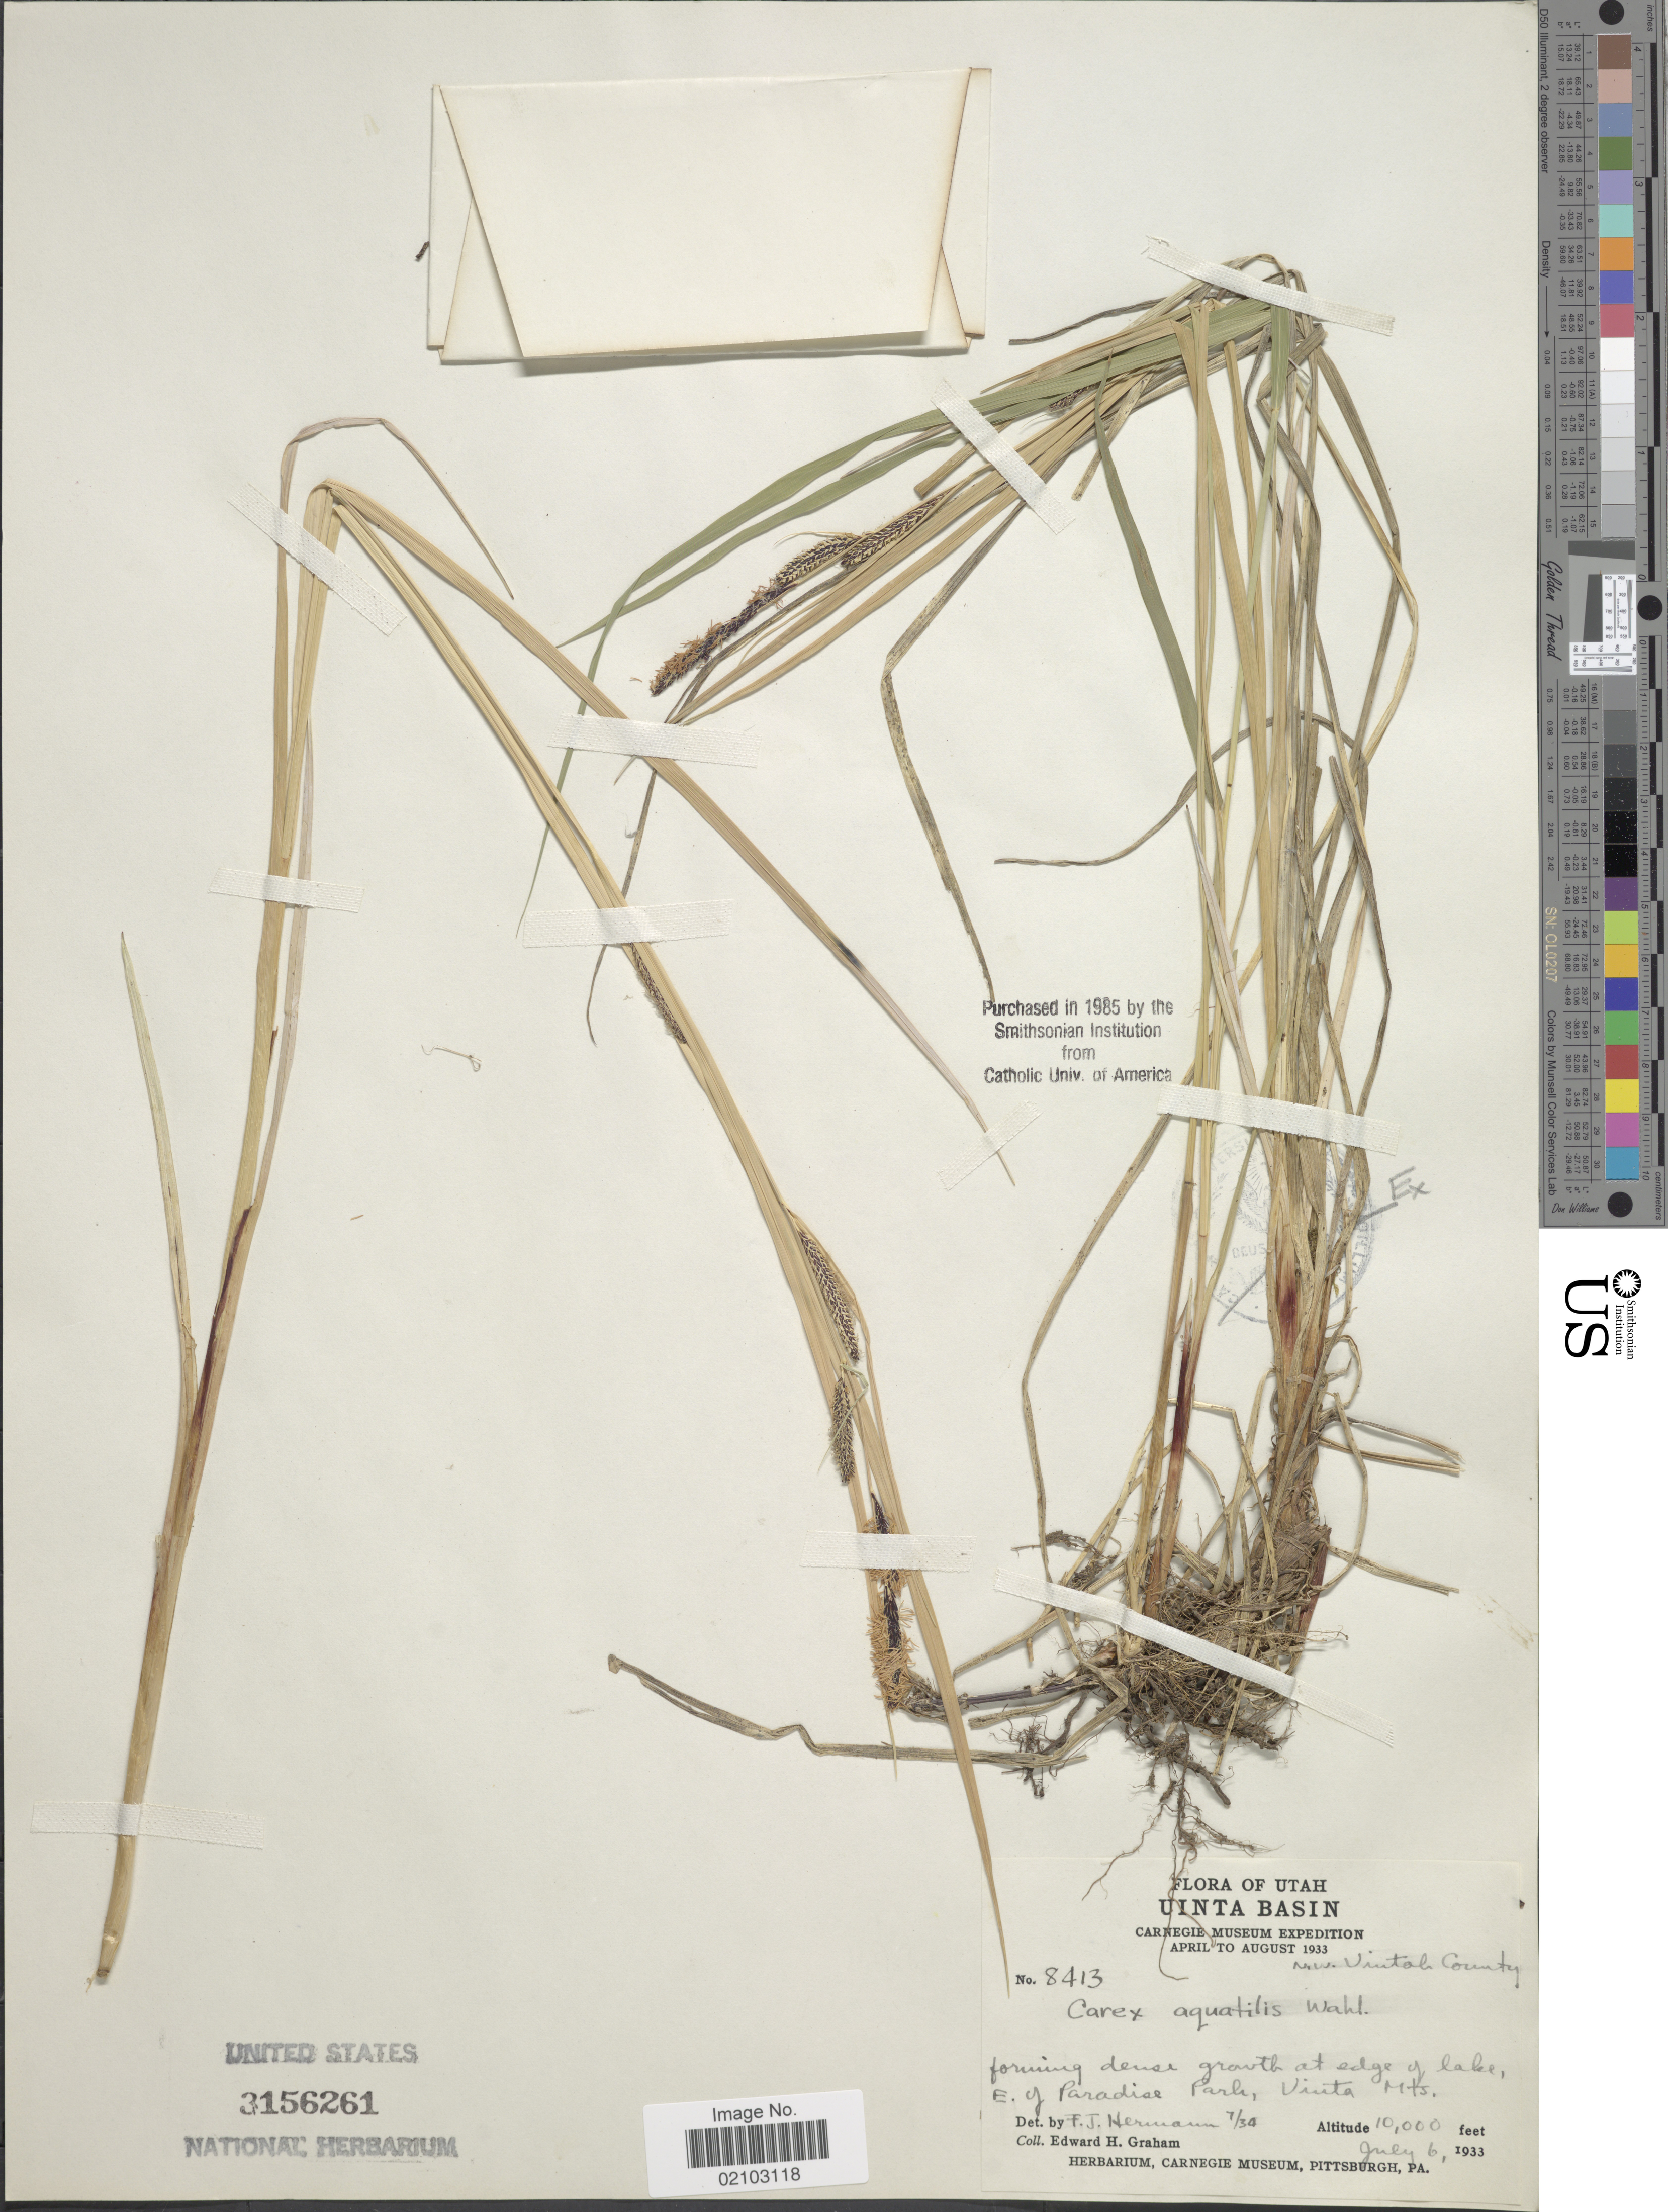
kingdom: Plantae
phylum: Tracheophyta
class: Liliopsida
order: Poales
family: Cyperaceae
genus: Carex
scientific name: Carex aquatilis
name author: Wahlenb.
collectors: E. H. Graham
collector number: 8413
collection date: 1933-07-06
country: United States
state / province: Utah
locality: Uinta Basin, n.w. Uintah County, forming dense growth at edge of lake, E. of Paradise Park, Uinta Mts.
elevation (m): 3048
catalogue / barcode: US 3156261